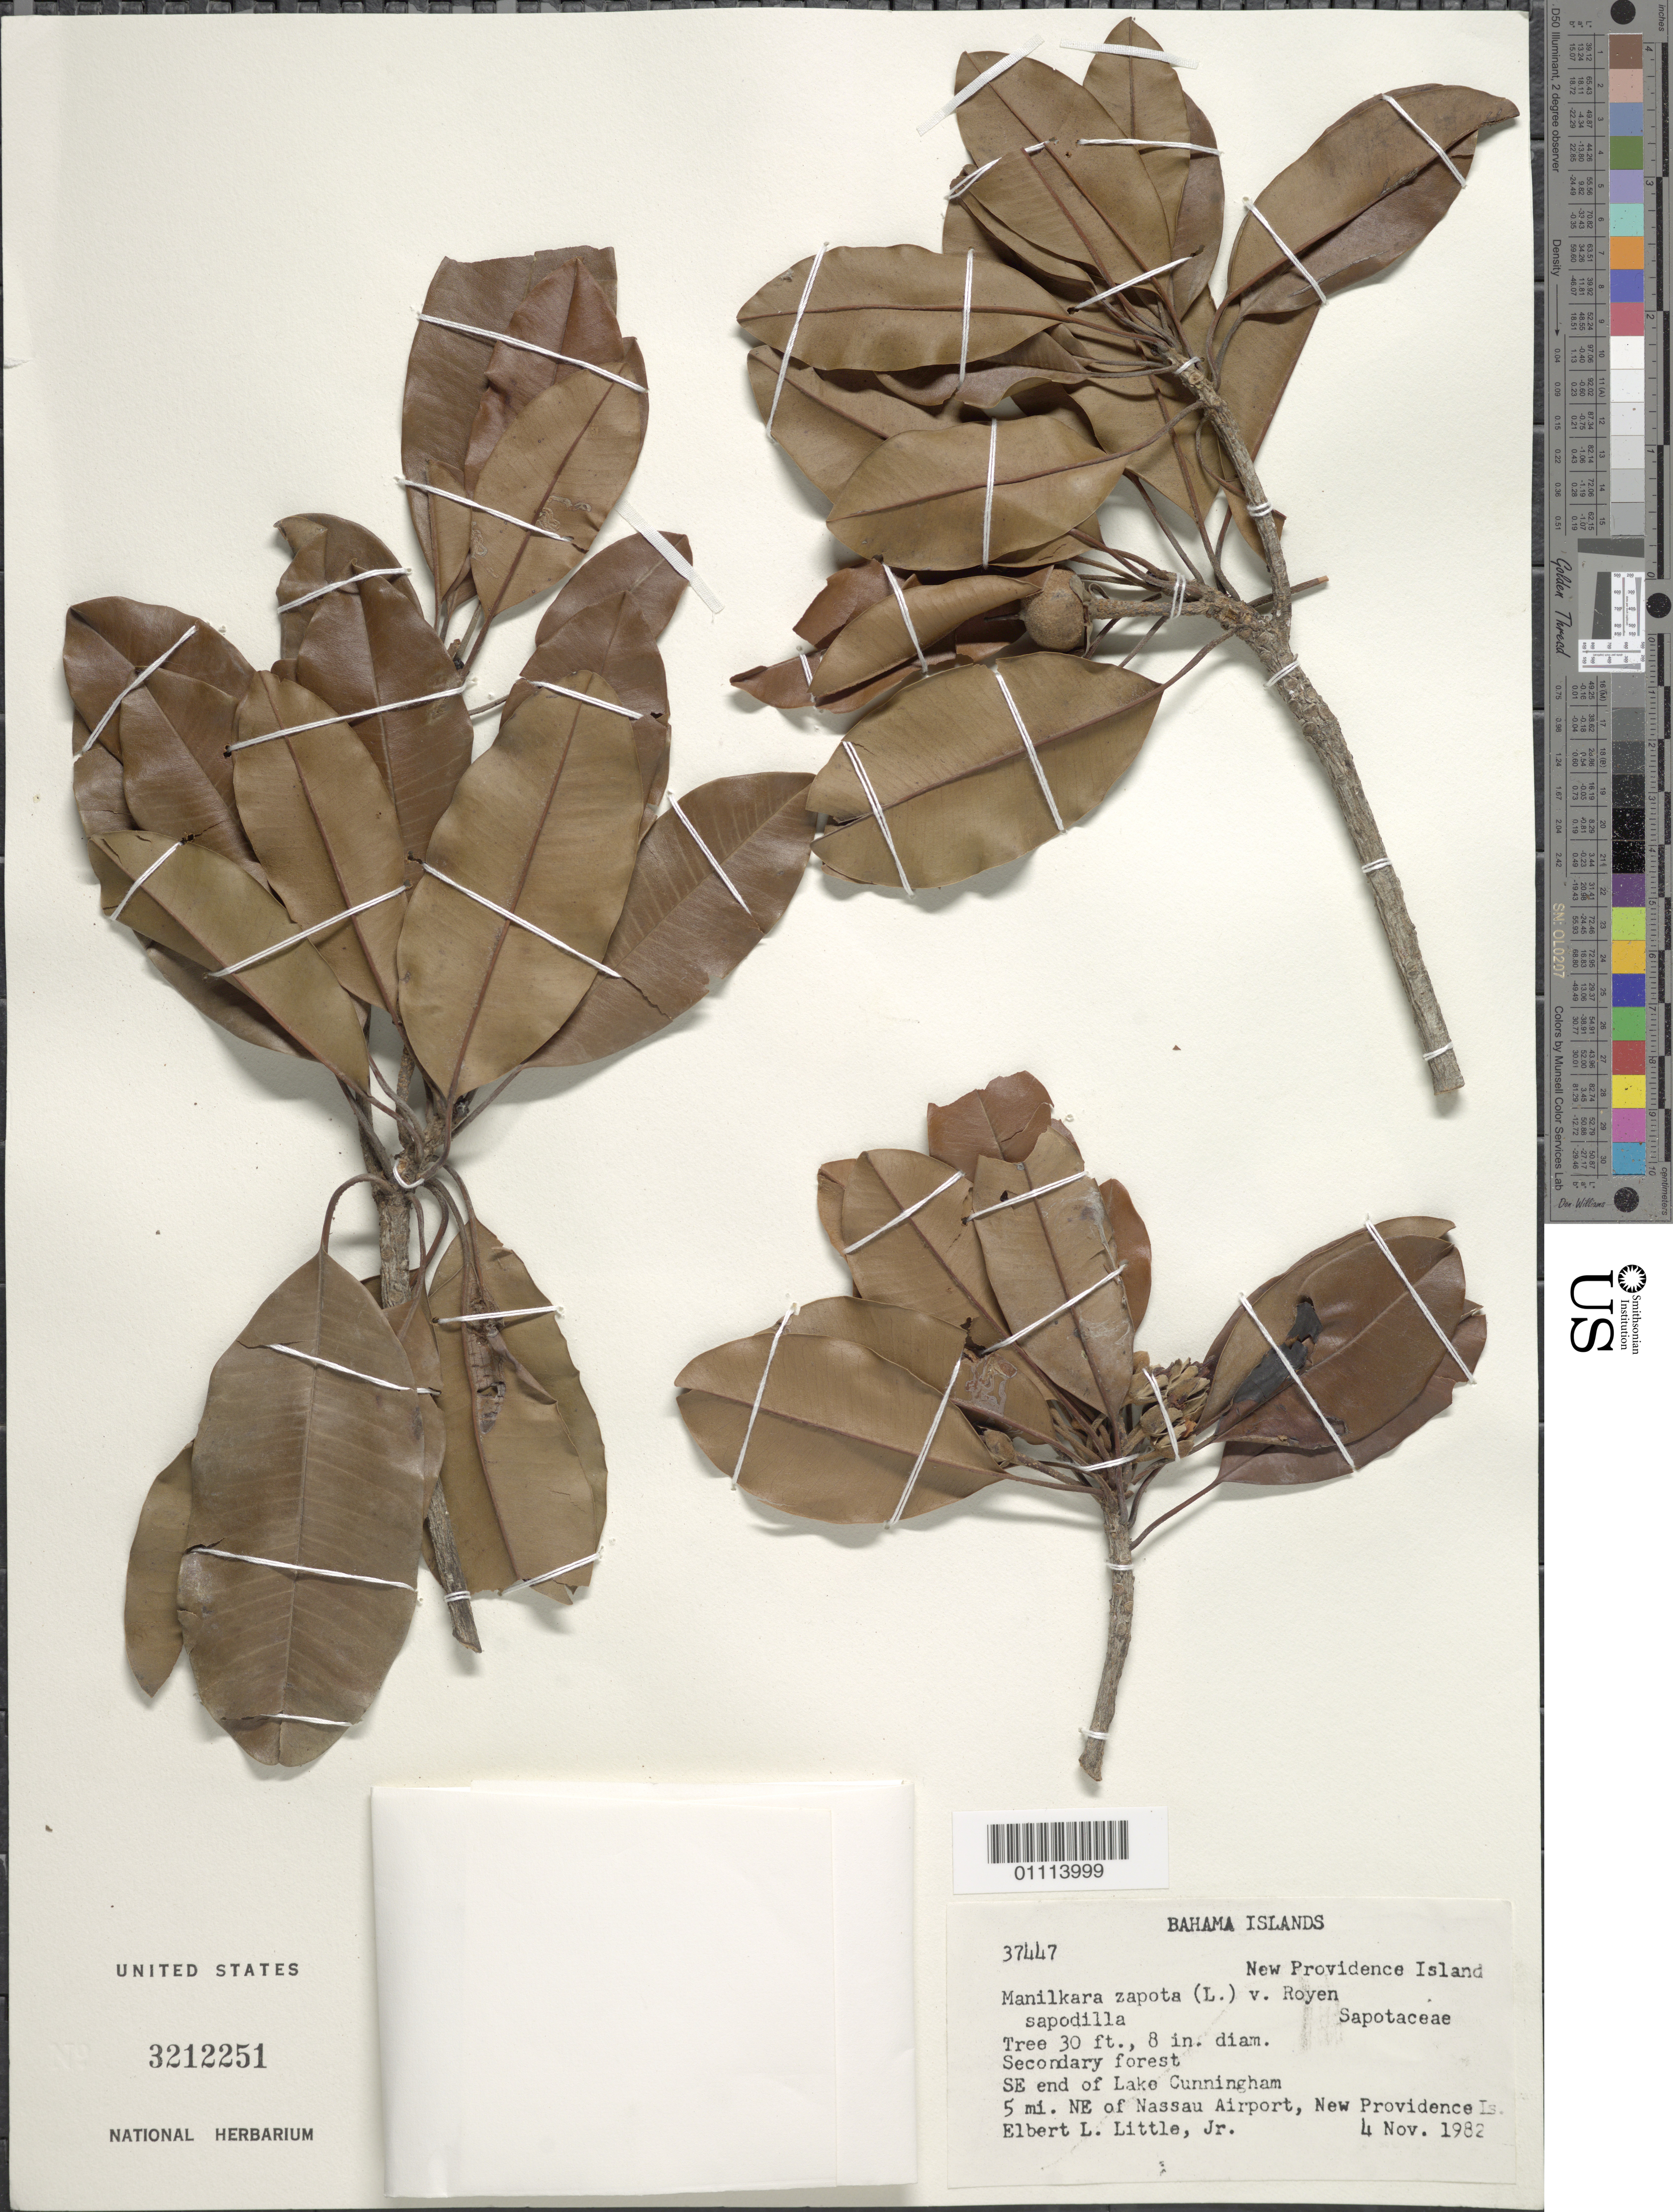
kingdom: Plantae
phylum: Tracheophyta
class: Magnoliopsida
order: Ericales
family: Sapotaceae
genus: Manilkara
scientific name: Manilkara zapota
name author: (L.) P. Royen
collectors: E. L. Little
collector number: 37447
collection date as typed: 04 Nov 1982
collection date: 1982-11-04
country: Bahamas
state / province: New Providence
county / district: Nassau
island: New Providence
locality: Secondary forest, SE end of Lake Cunningham, 5 mi. NE of Nassau Airport, New Providence Is.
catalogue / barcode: US 3212251